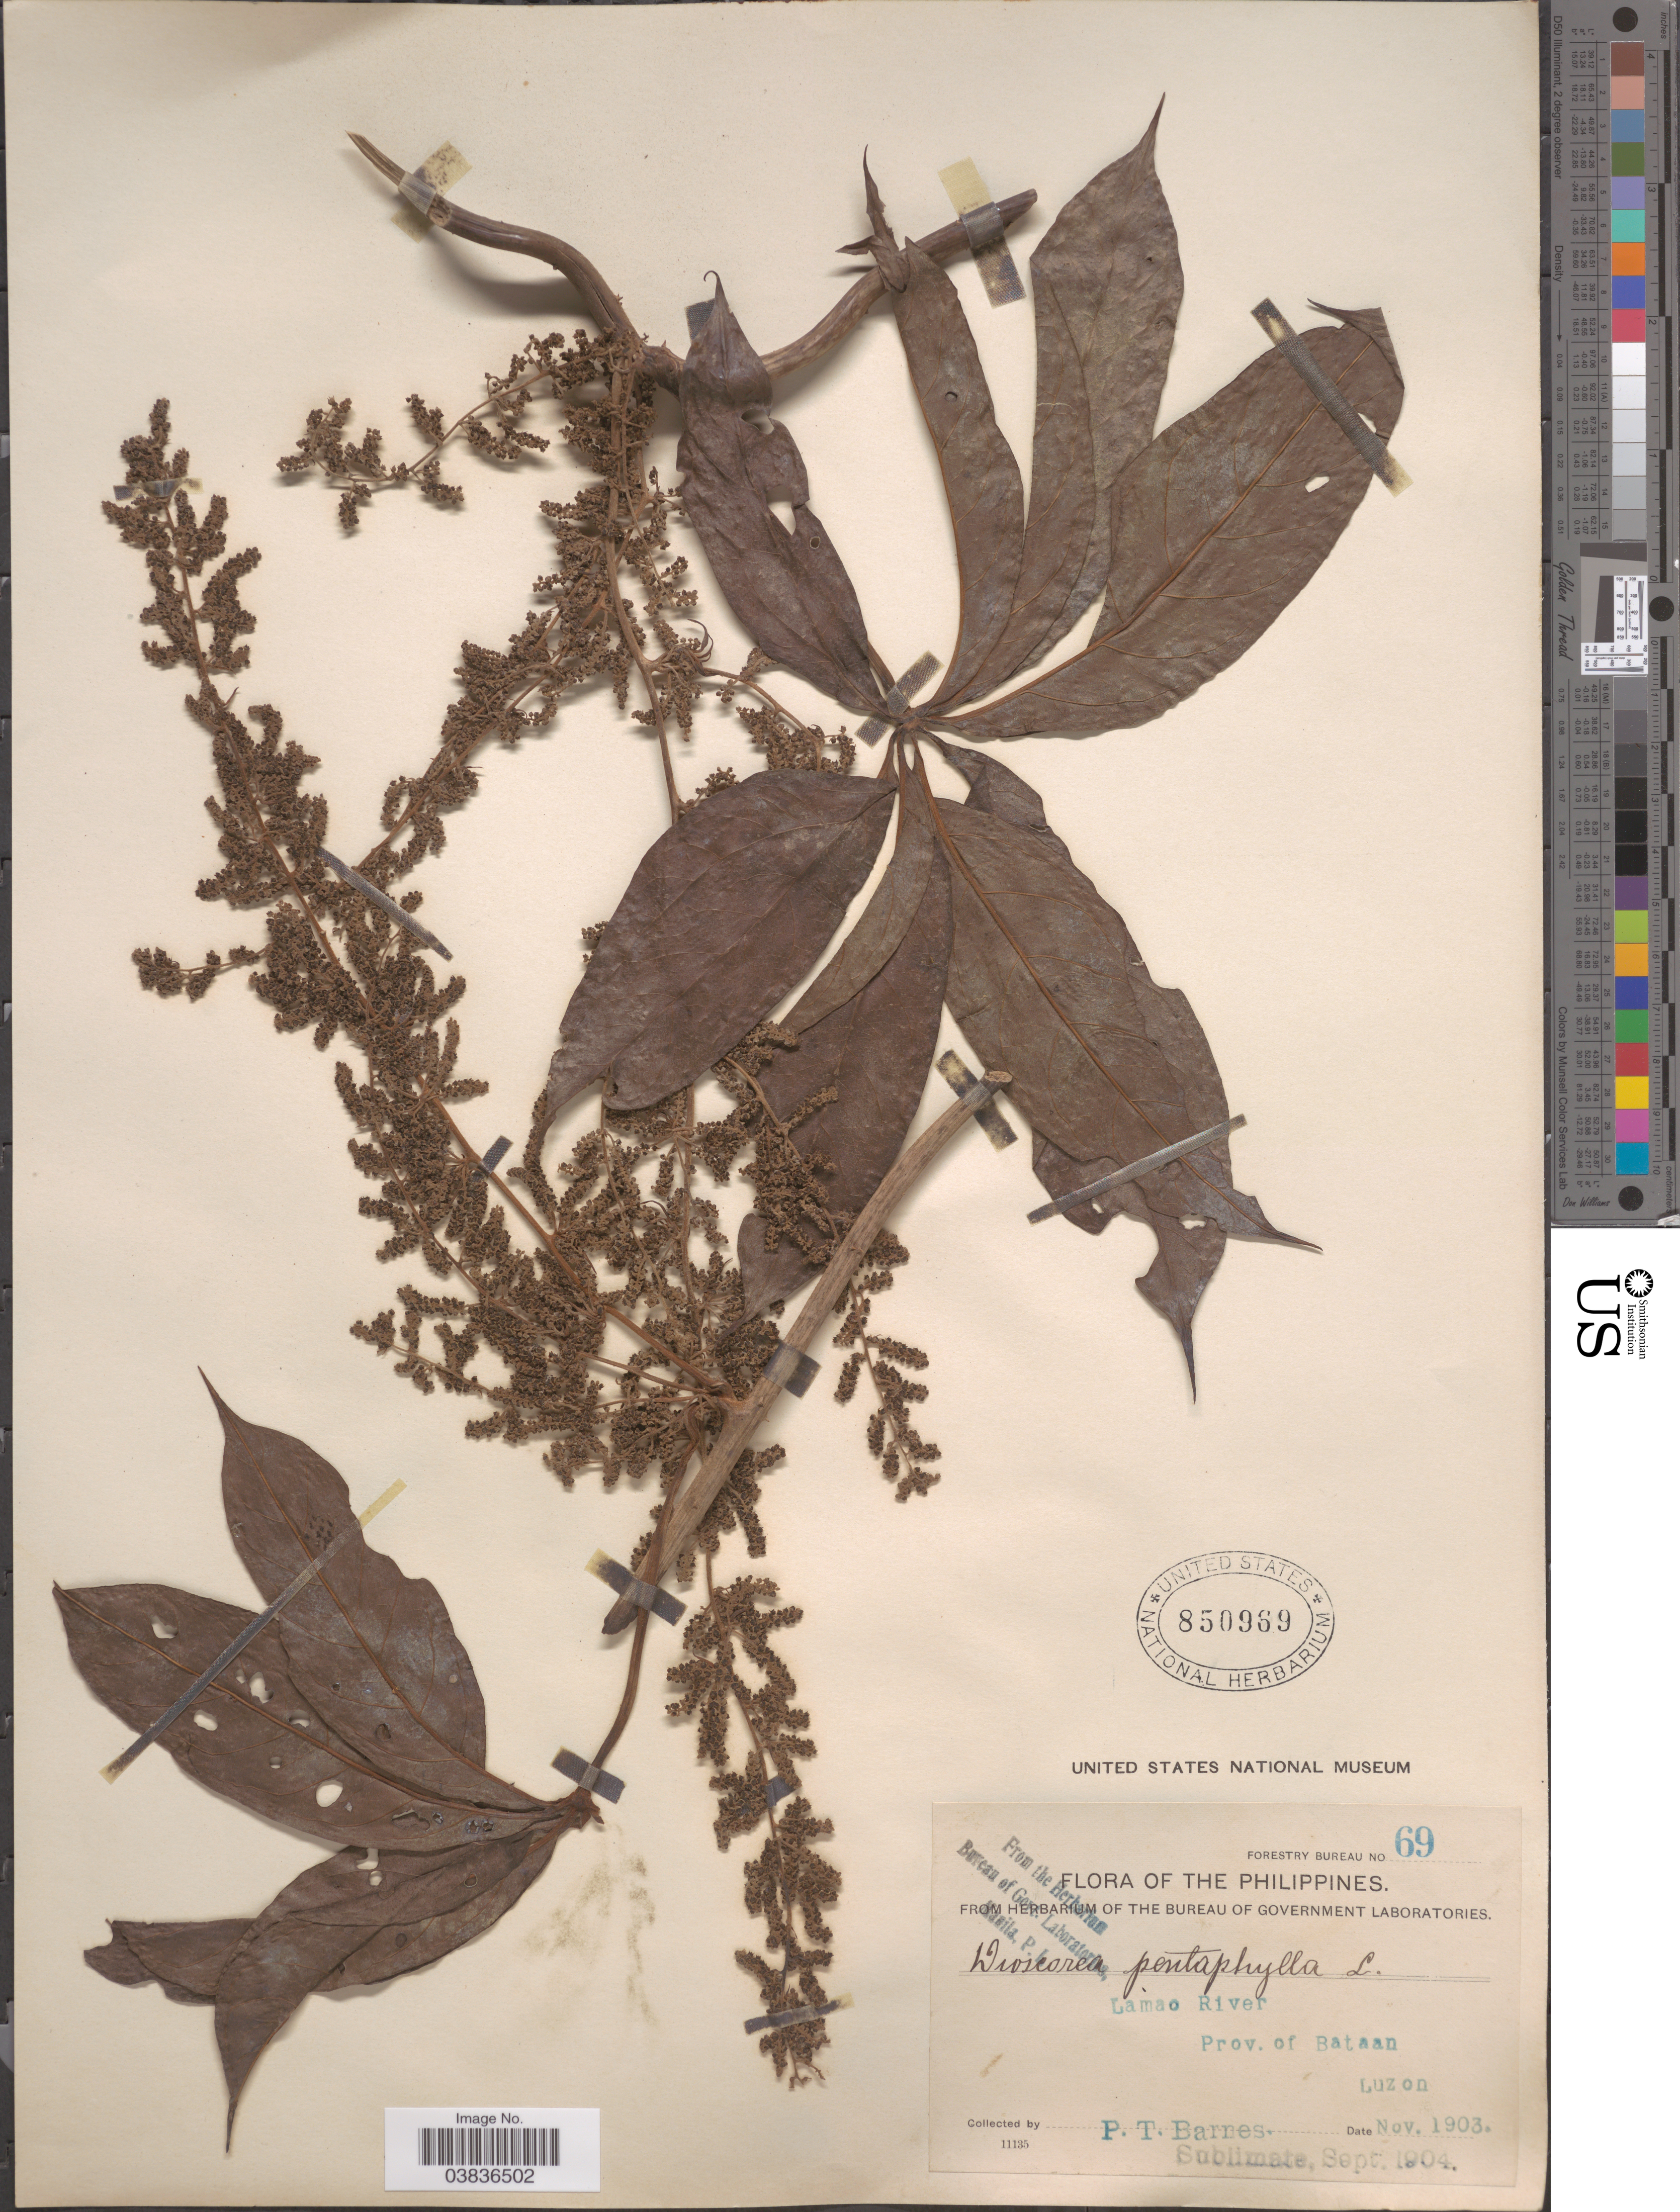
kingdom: Plantae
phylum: Tracheophyta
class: Liliopsida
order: Dioscoreales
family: Dioscoreaceae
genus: Dioscorea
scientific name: Dioscorea pentaphylla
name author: L.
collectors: P. Barnes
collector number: Forestry Bureau 69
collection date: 1903-11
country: Philippines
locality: Lamao River, Prov. of Bataan, Luzon.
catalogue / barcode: US 850969